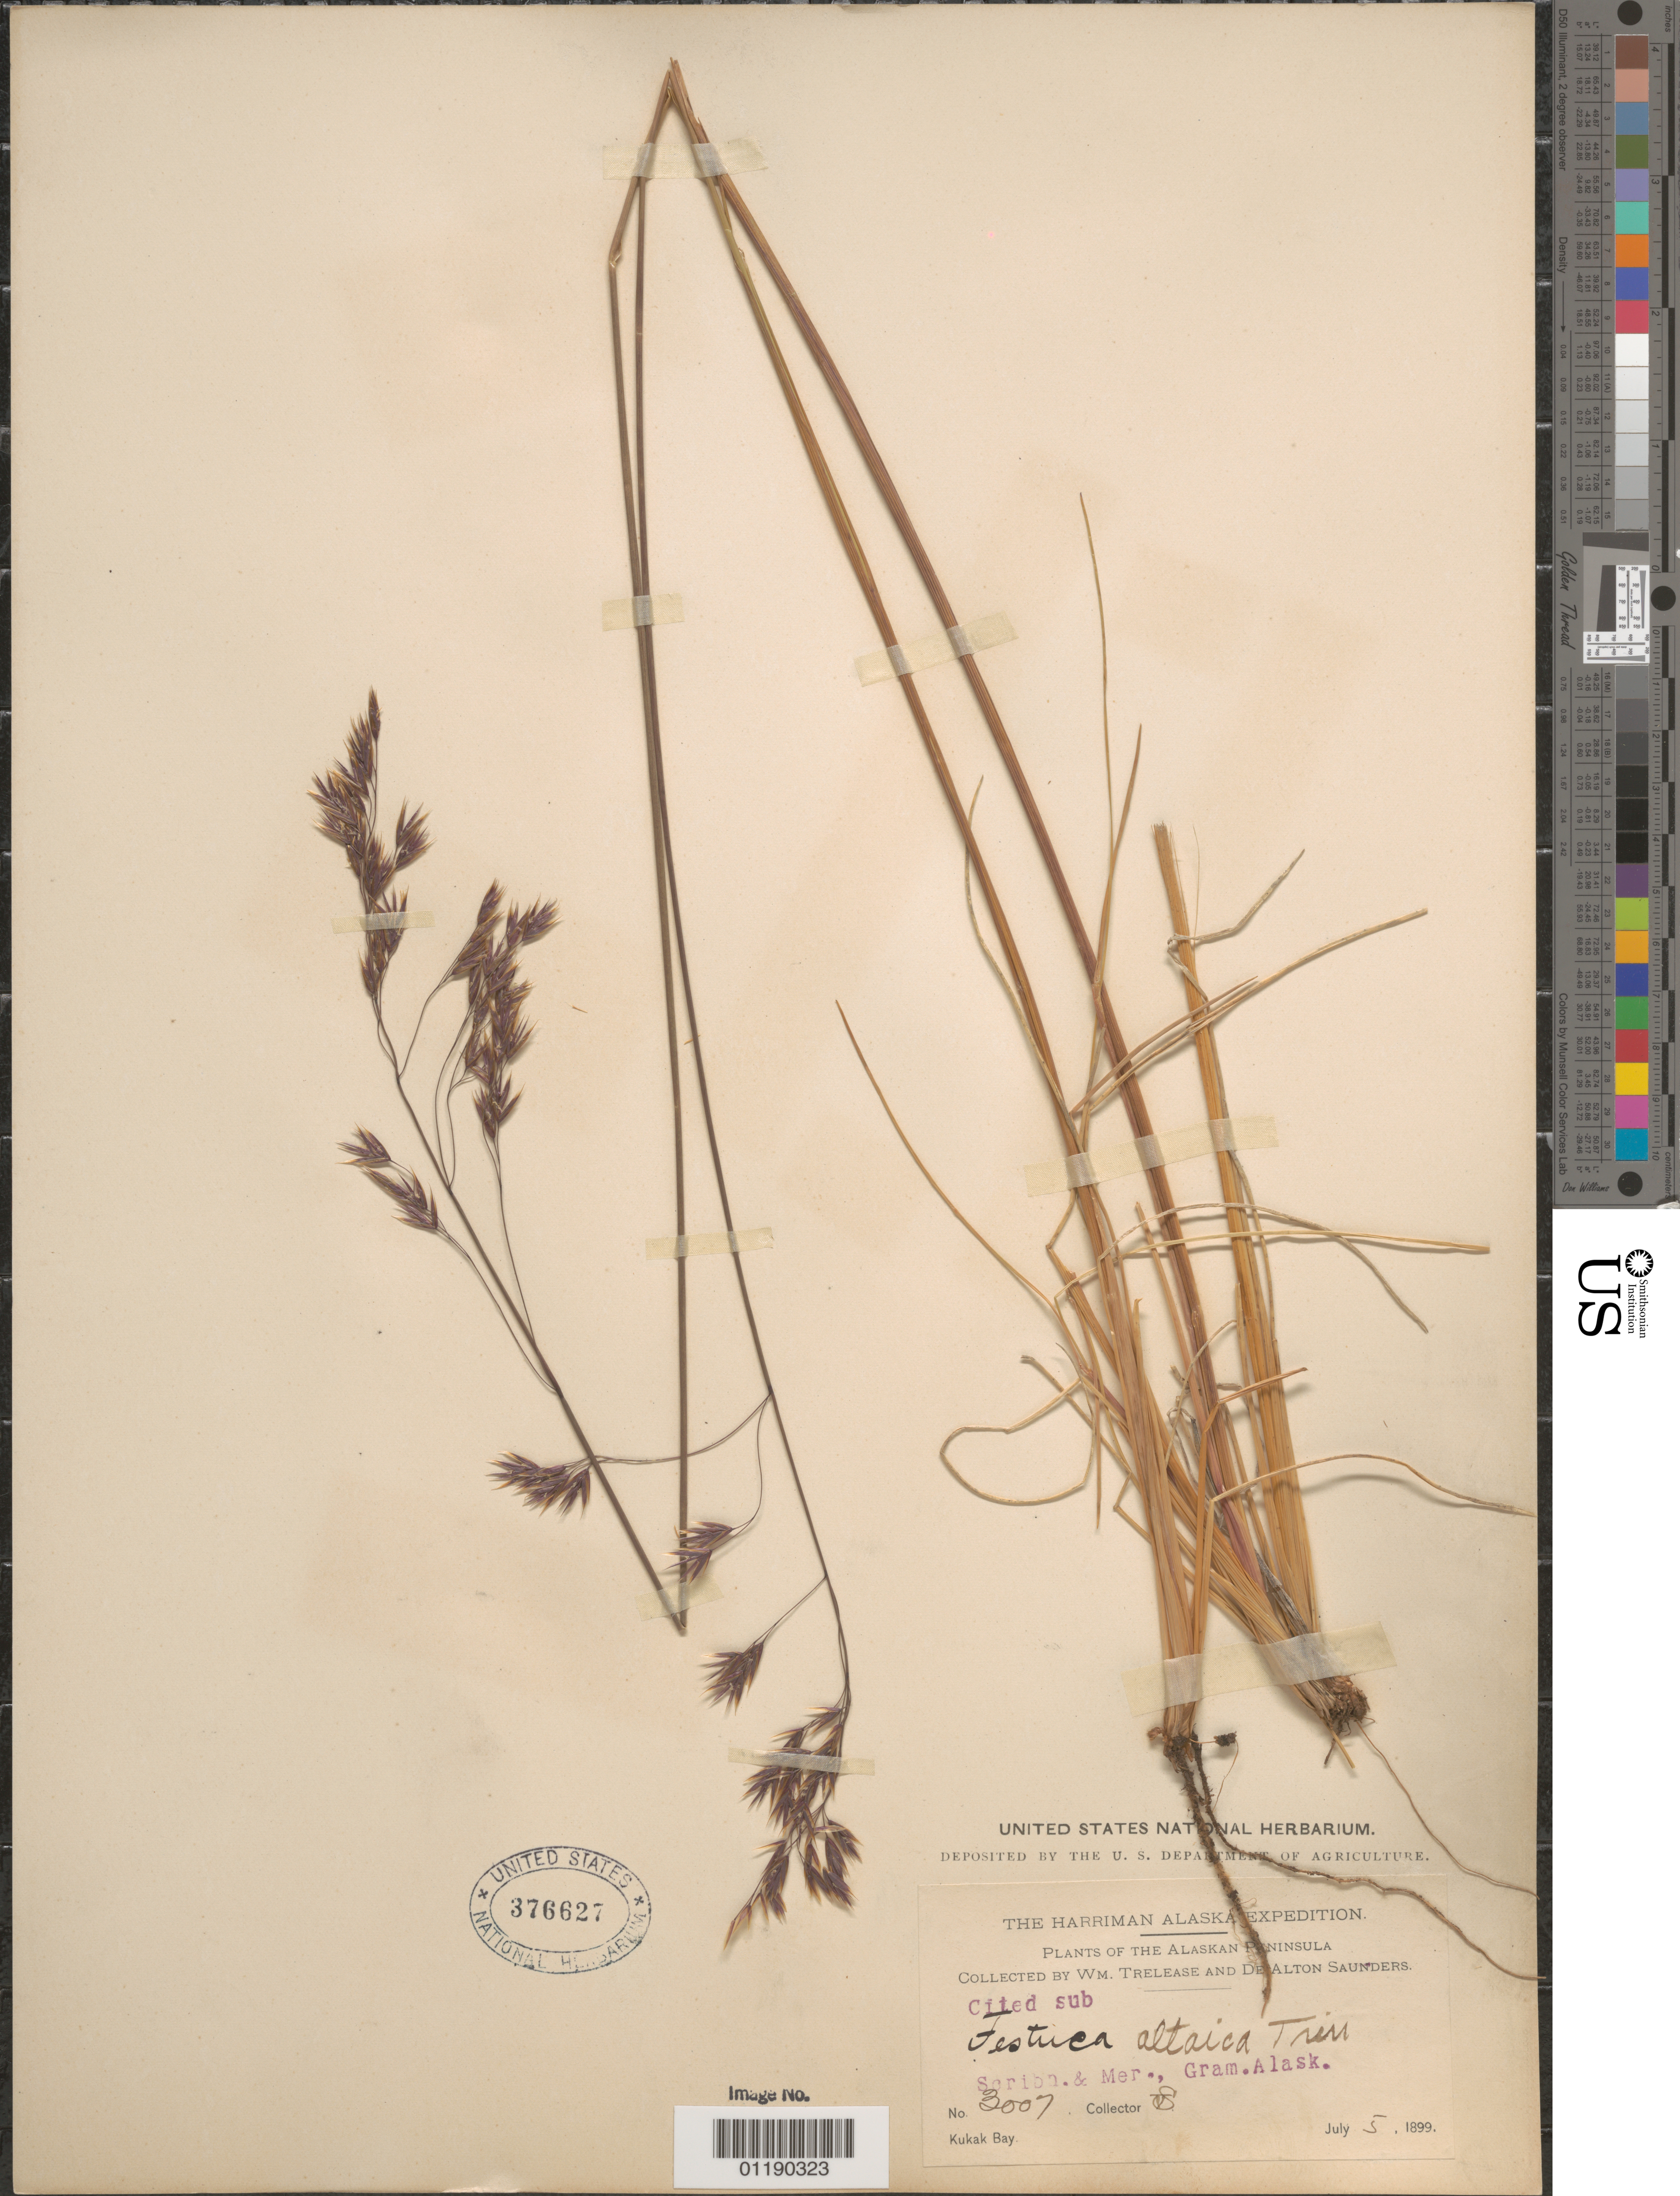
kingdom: Plantae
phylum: Tracheophyta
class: Liliopsida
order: Poales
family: Poaceae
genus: Festuca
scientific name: Festuca altaica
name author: Trin.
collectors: W. Trelease & D. A. Saunders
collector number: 3007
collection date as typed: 05 Jul 1899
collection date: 1899-07-05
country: United States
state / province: Alaska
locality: Kukak Bay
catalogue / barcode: US 376627